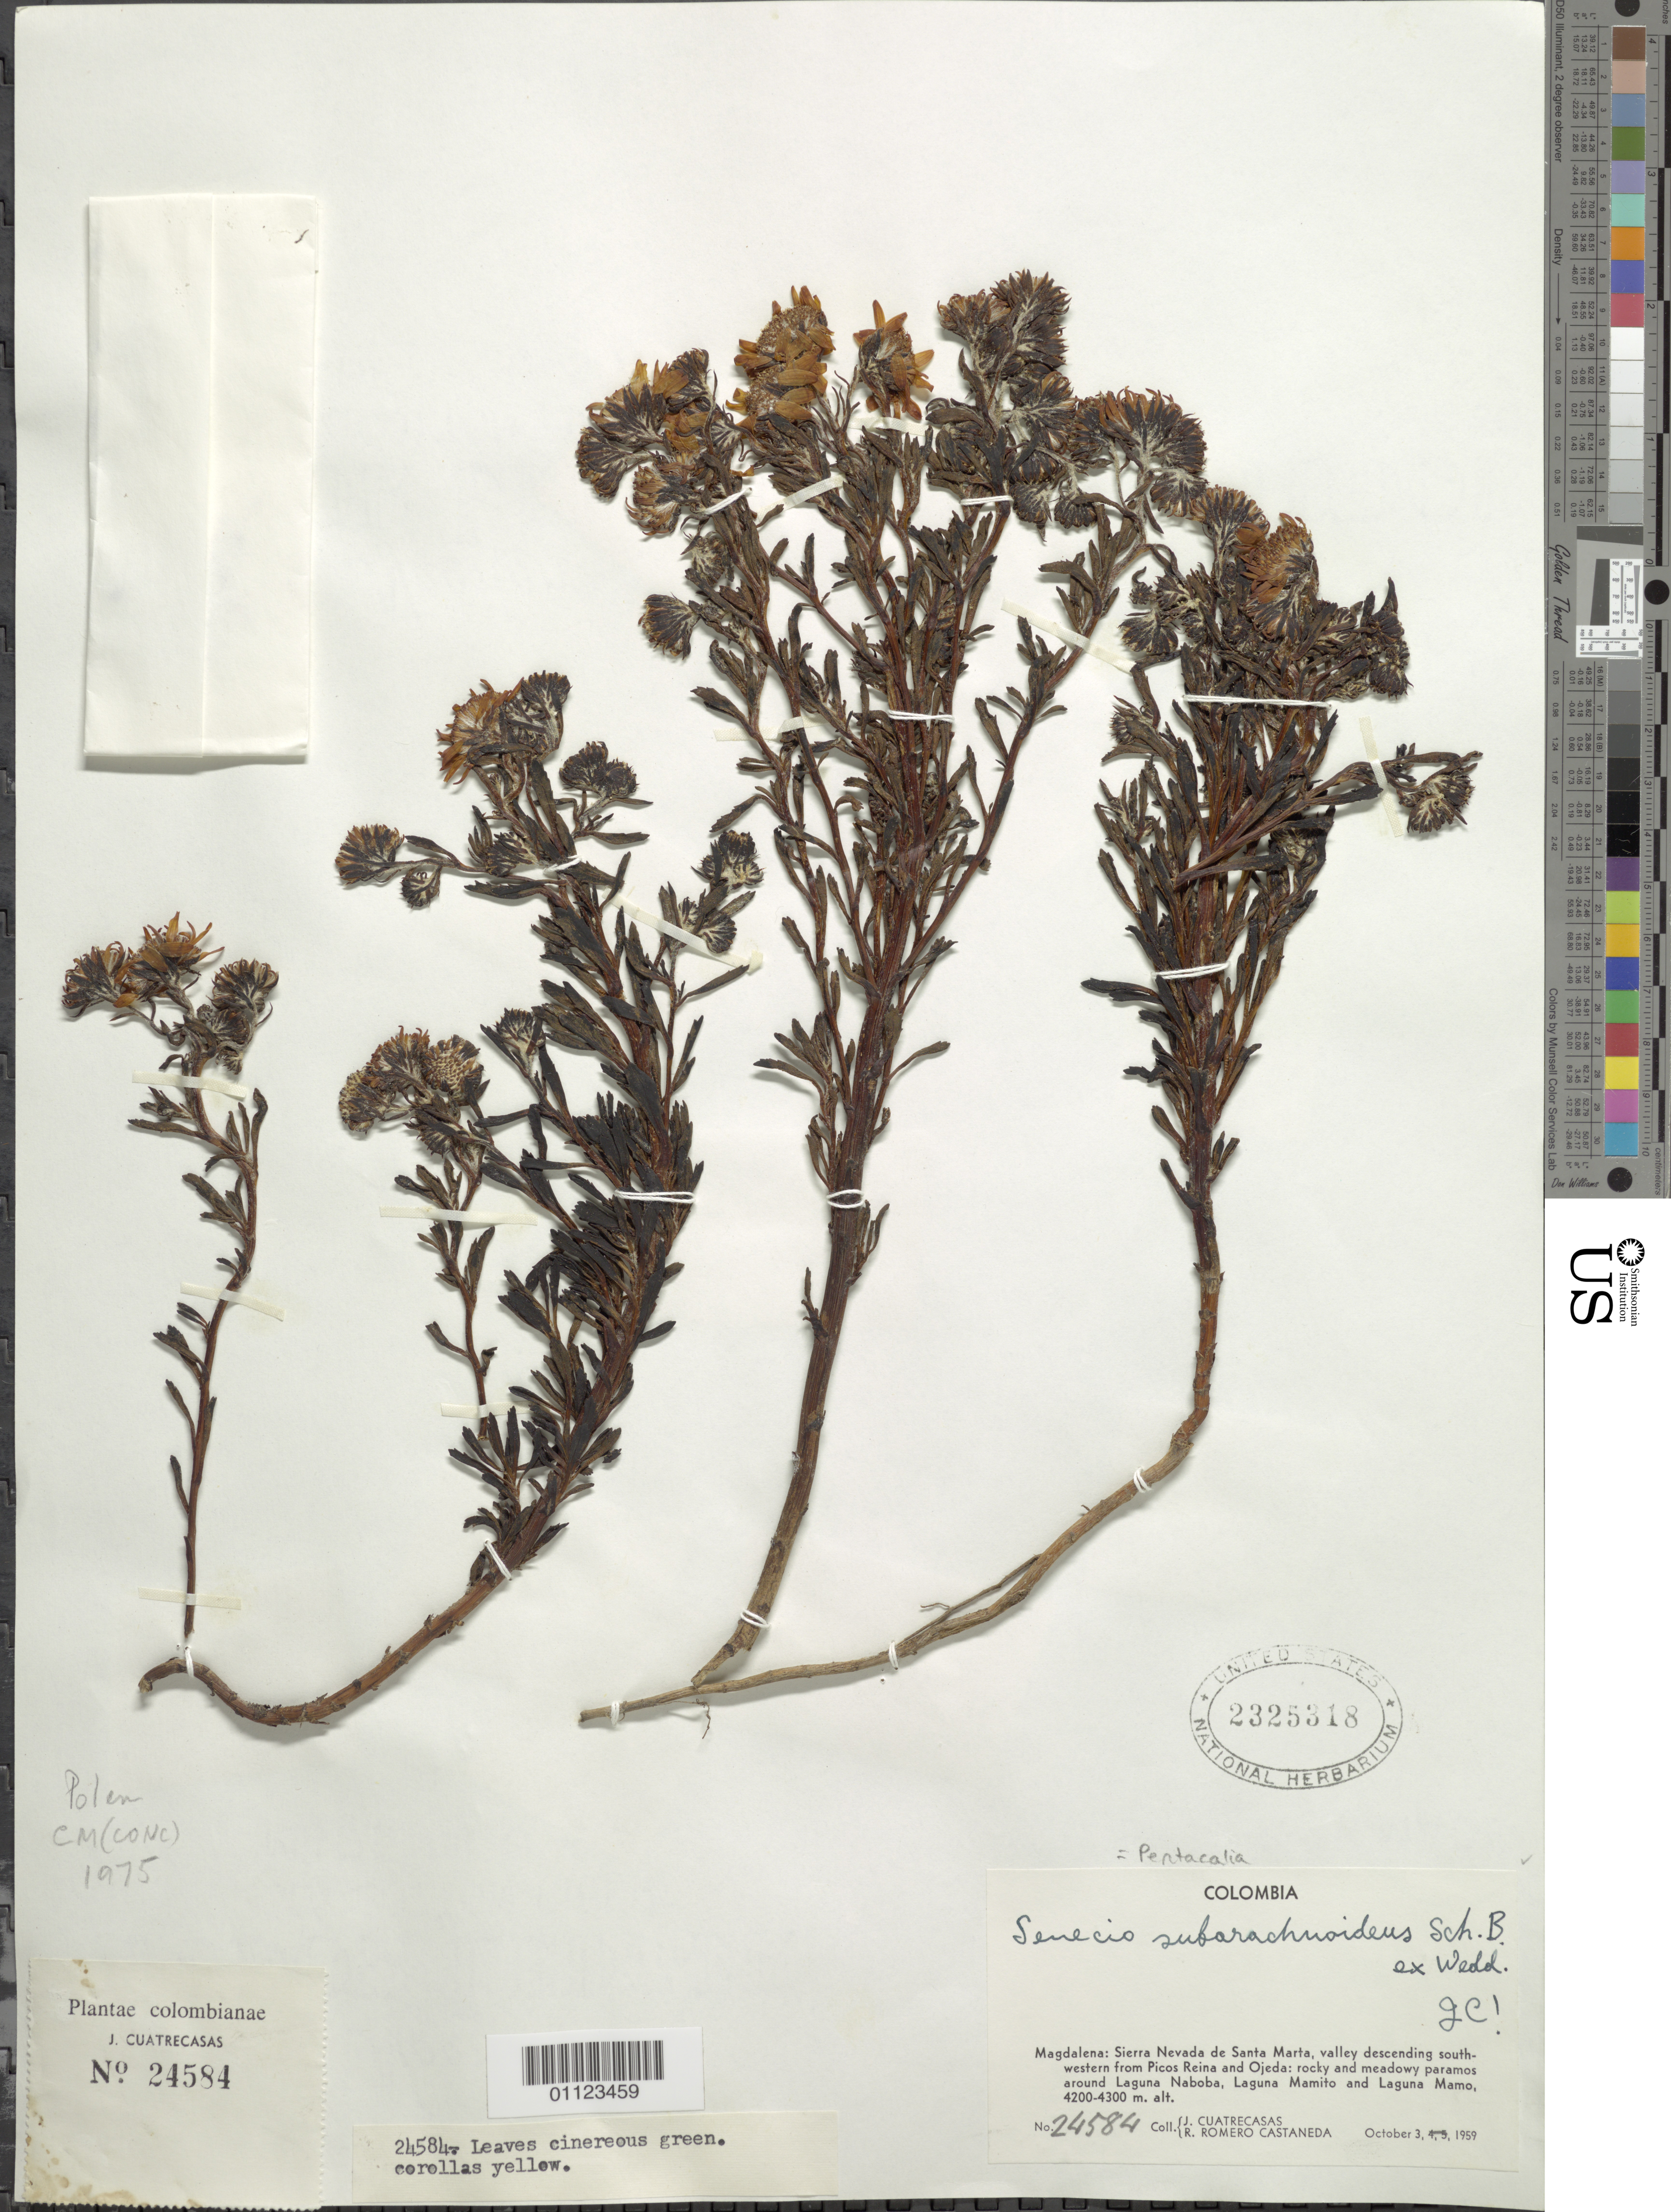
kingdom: Plantae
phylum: Tracheophyta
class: Magnoliopsida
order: Asterales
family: Asteraceae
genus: Pentacalia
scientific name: Pentacalia subarachnoidea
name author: (Wedd.) Cuatrec.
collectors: J. Cuatrecasas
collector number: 25484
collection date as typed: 3-Oct-59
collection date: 1959-10-03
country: Colombia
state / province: Magdalena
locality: Sierra Nevada de Santa Marta, valley descending SW from Picos Reina and Ojeda; around Laguna. Naboba, L. Mamito and L. Mamo.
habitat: Rocky and meadowy paramos.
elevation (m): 4200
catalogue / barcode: US 2325318